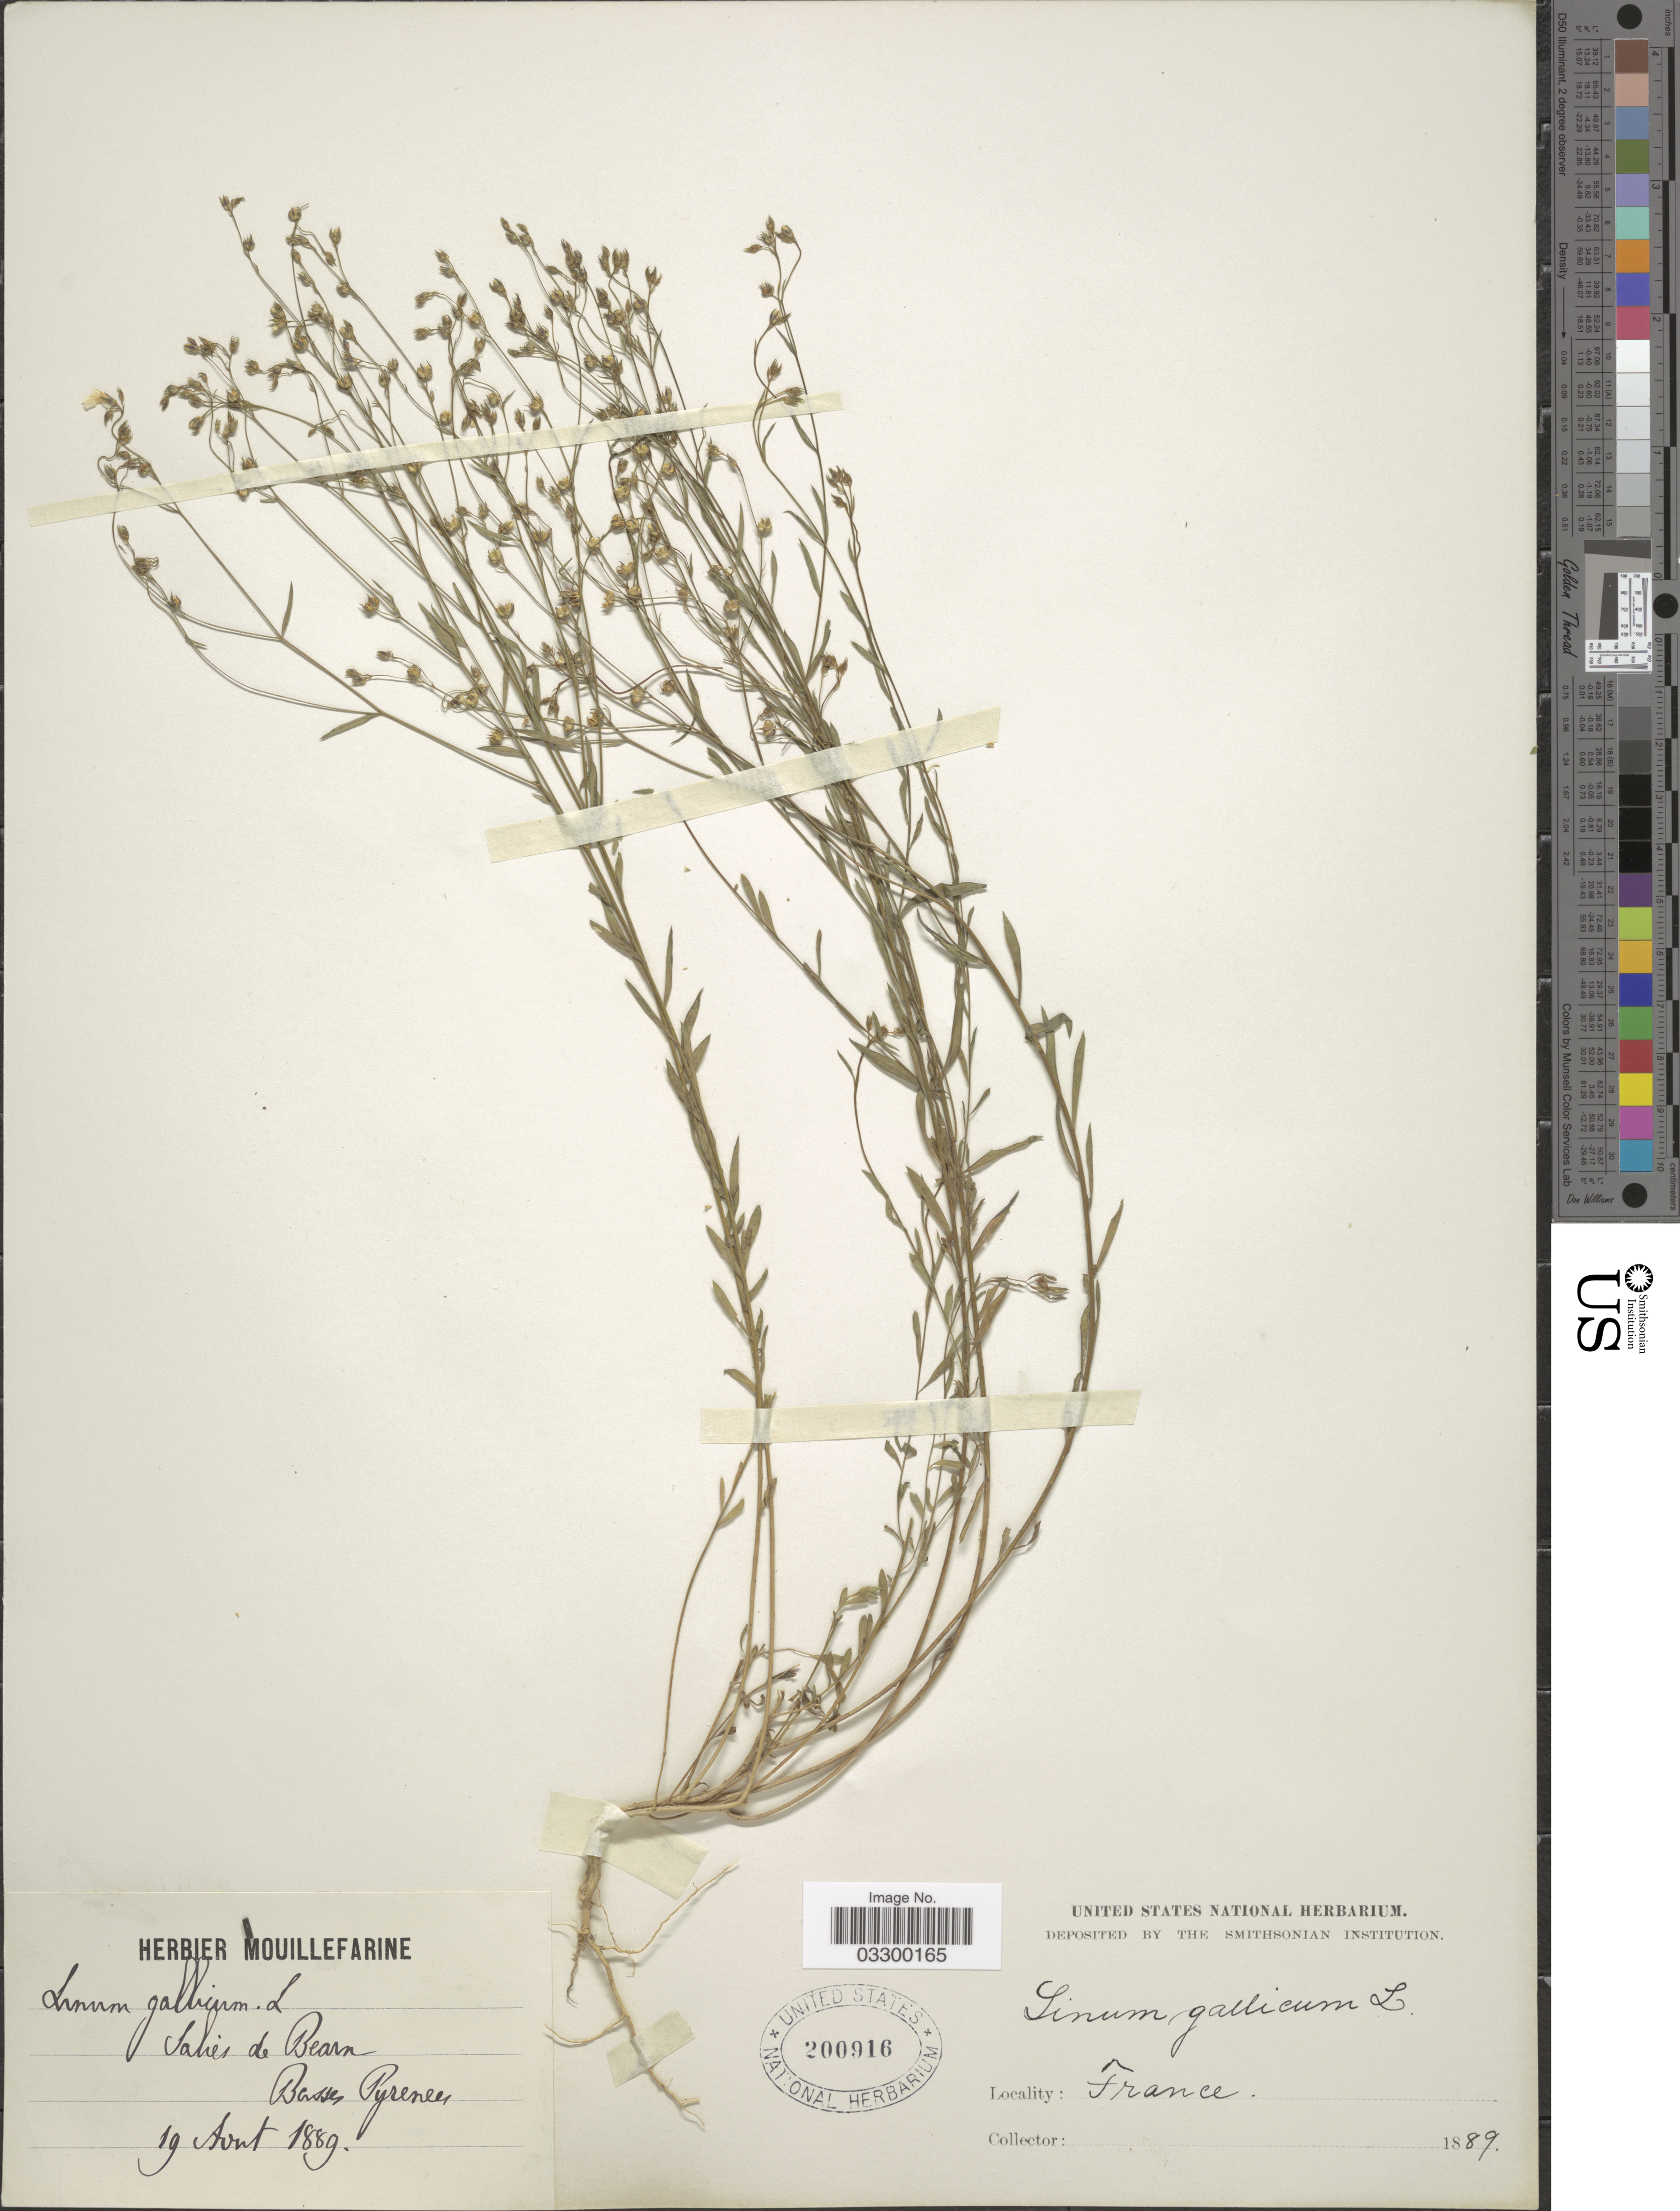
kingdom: Plantae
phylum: Tracheophyta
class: Magnoliopsida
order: Malpighiales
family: Linaceae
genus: Linum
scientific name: Linum gallicum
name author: L.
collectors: ex herb. Mouillefarine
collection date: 1889-08-19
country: France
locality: Salies de Bearn. Basses Pyrenees.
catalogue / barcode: US 200916